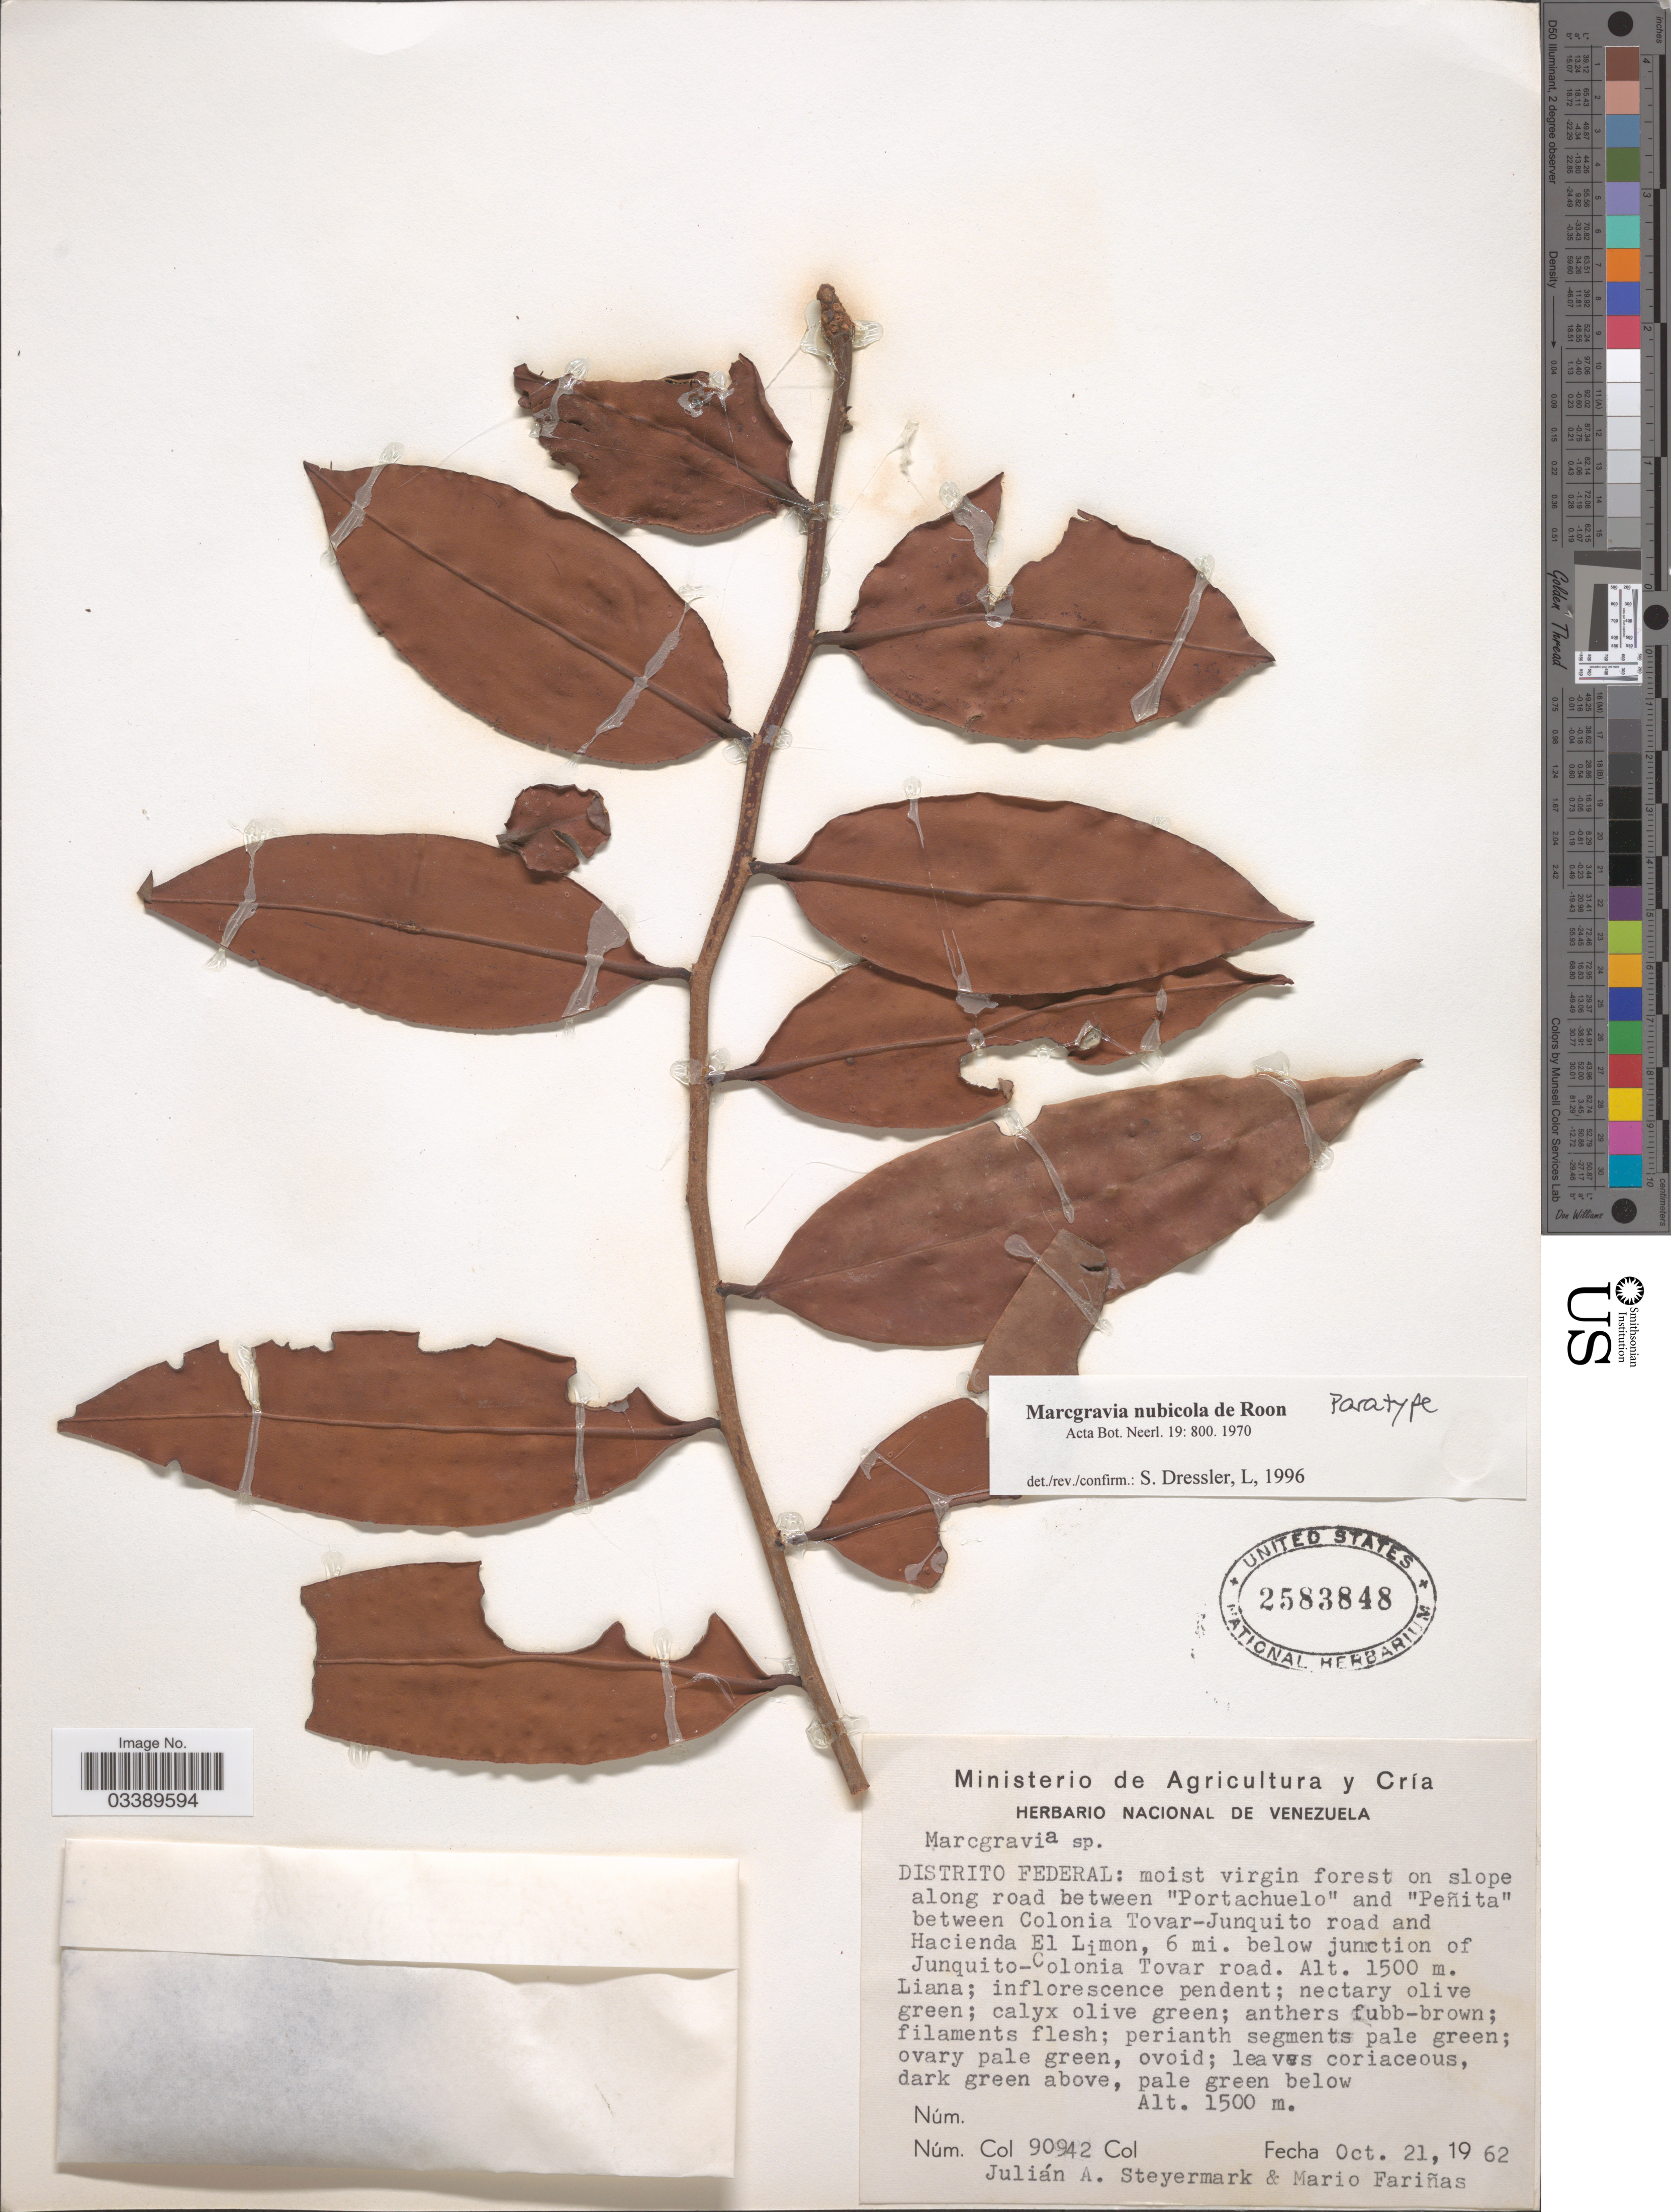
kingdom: Plantae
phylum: Tracheophyta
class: Magnoliopsida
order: Ericales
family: Marcgraviaceae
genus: Marcgravia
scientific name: Marcgravia nubicola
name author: de Roon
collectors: J. Steyermark & M. Fariñas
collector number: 90942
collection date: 1962-10-21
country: Venezuela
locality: Distrito Federal: moist virgin forest on slope along road between "Portachuelo" and "Peñita" between Colonia Tovar-Junquito road and Hacienda El Limon, 6 mi. below junction of Junquito-Colonia Tovar road.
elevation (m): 1500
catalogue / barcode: US 2583848